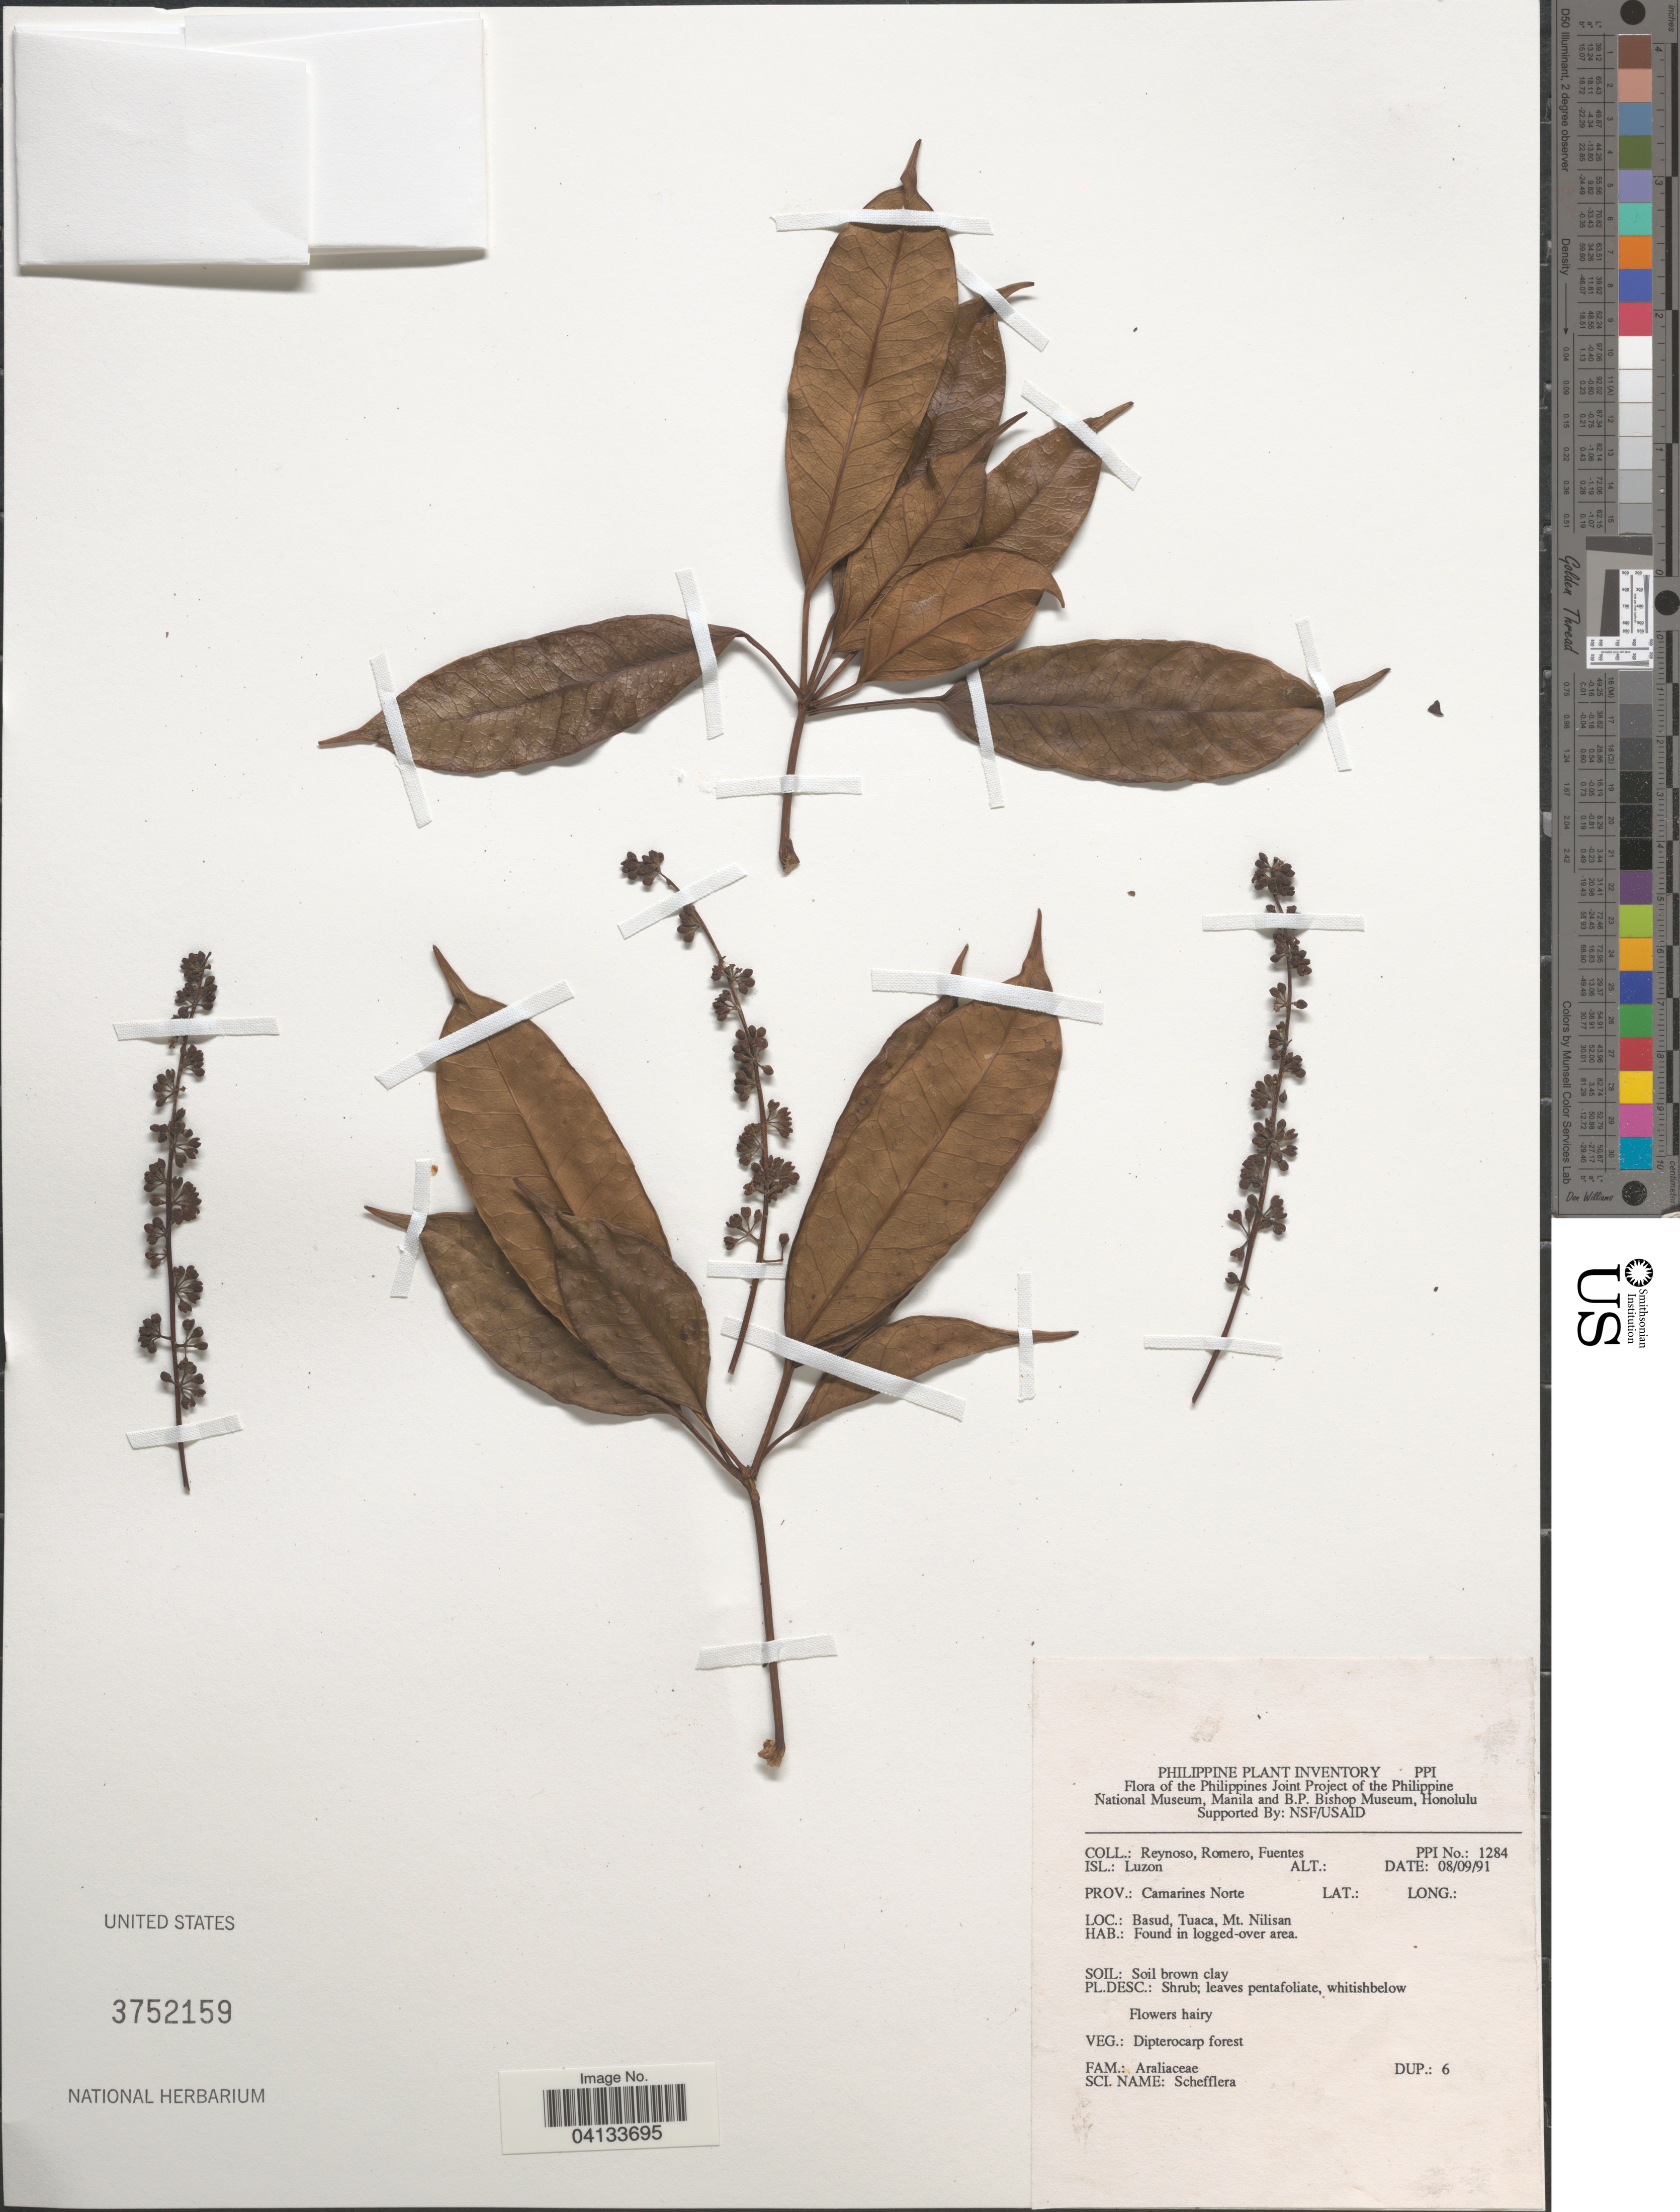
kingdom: Plantae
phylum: Tracheophyta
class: Magnoliopsida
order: Apiales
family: Araliaceae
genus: Schefflera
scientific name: Schefflera sp.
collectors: E. Reynoso, -. Romero & -. Fuentes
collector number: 1284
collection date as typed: Transcribed d/m/y: 8/9/91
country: Philippines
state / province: Bicol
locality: Isl.: Luzon. Prov.: Camarines Norte. Basud, Tuaca, Mt. Nilisan.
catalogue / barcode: US 3752159